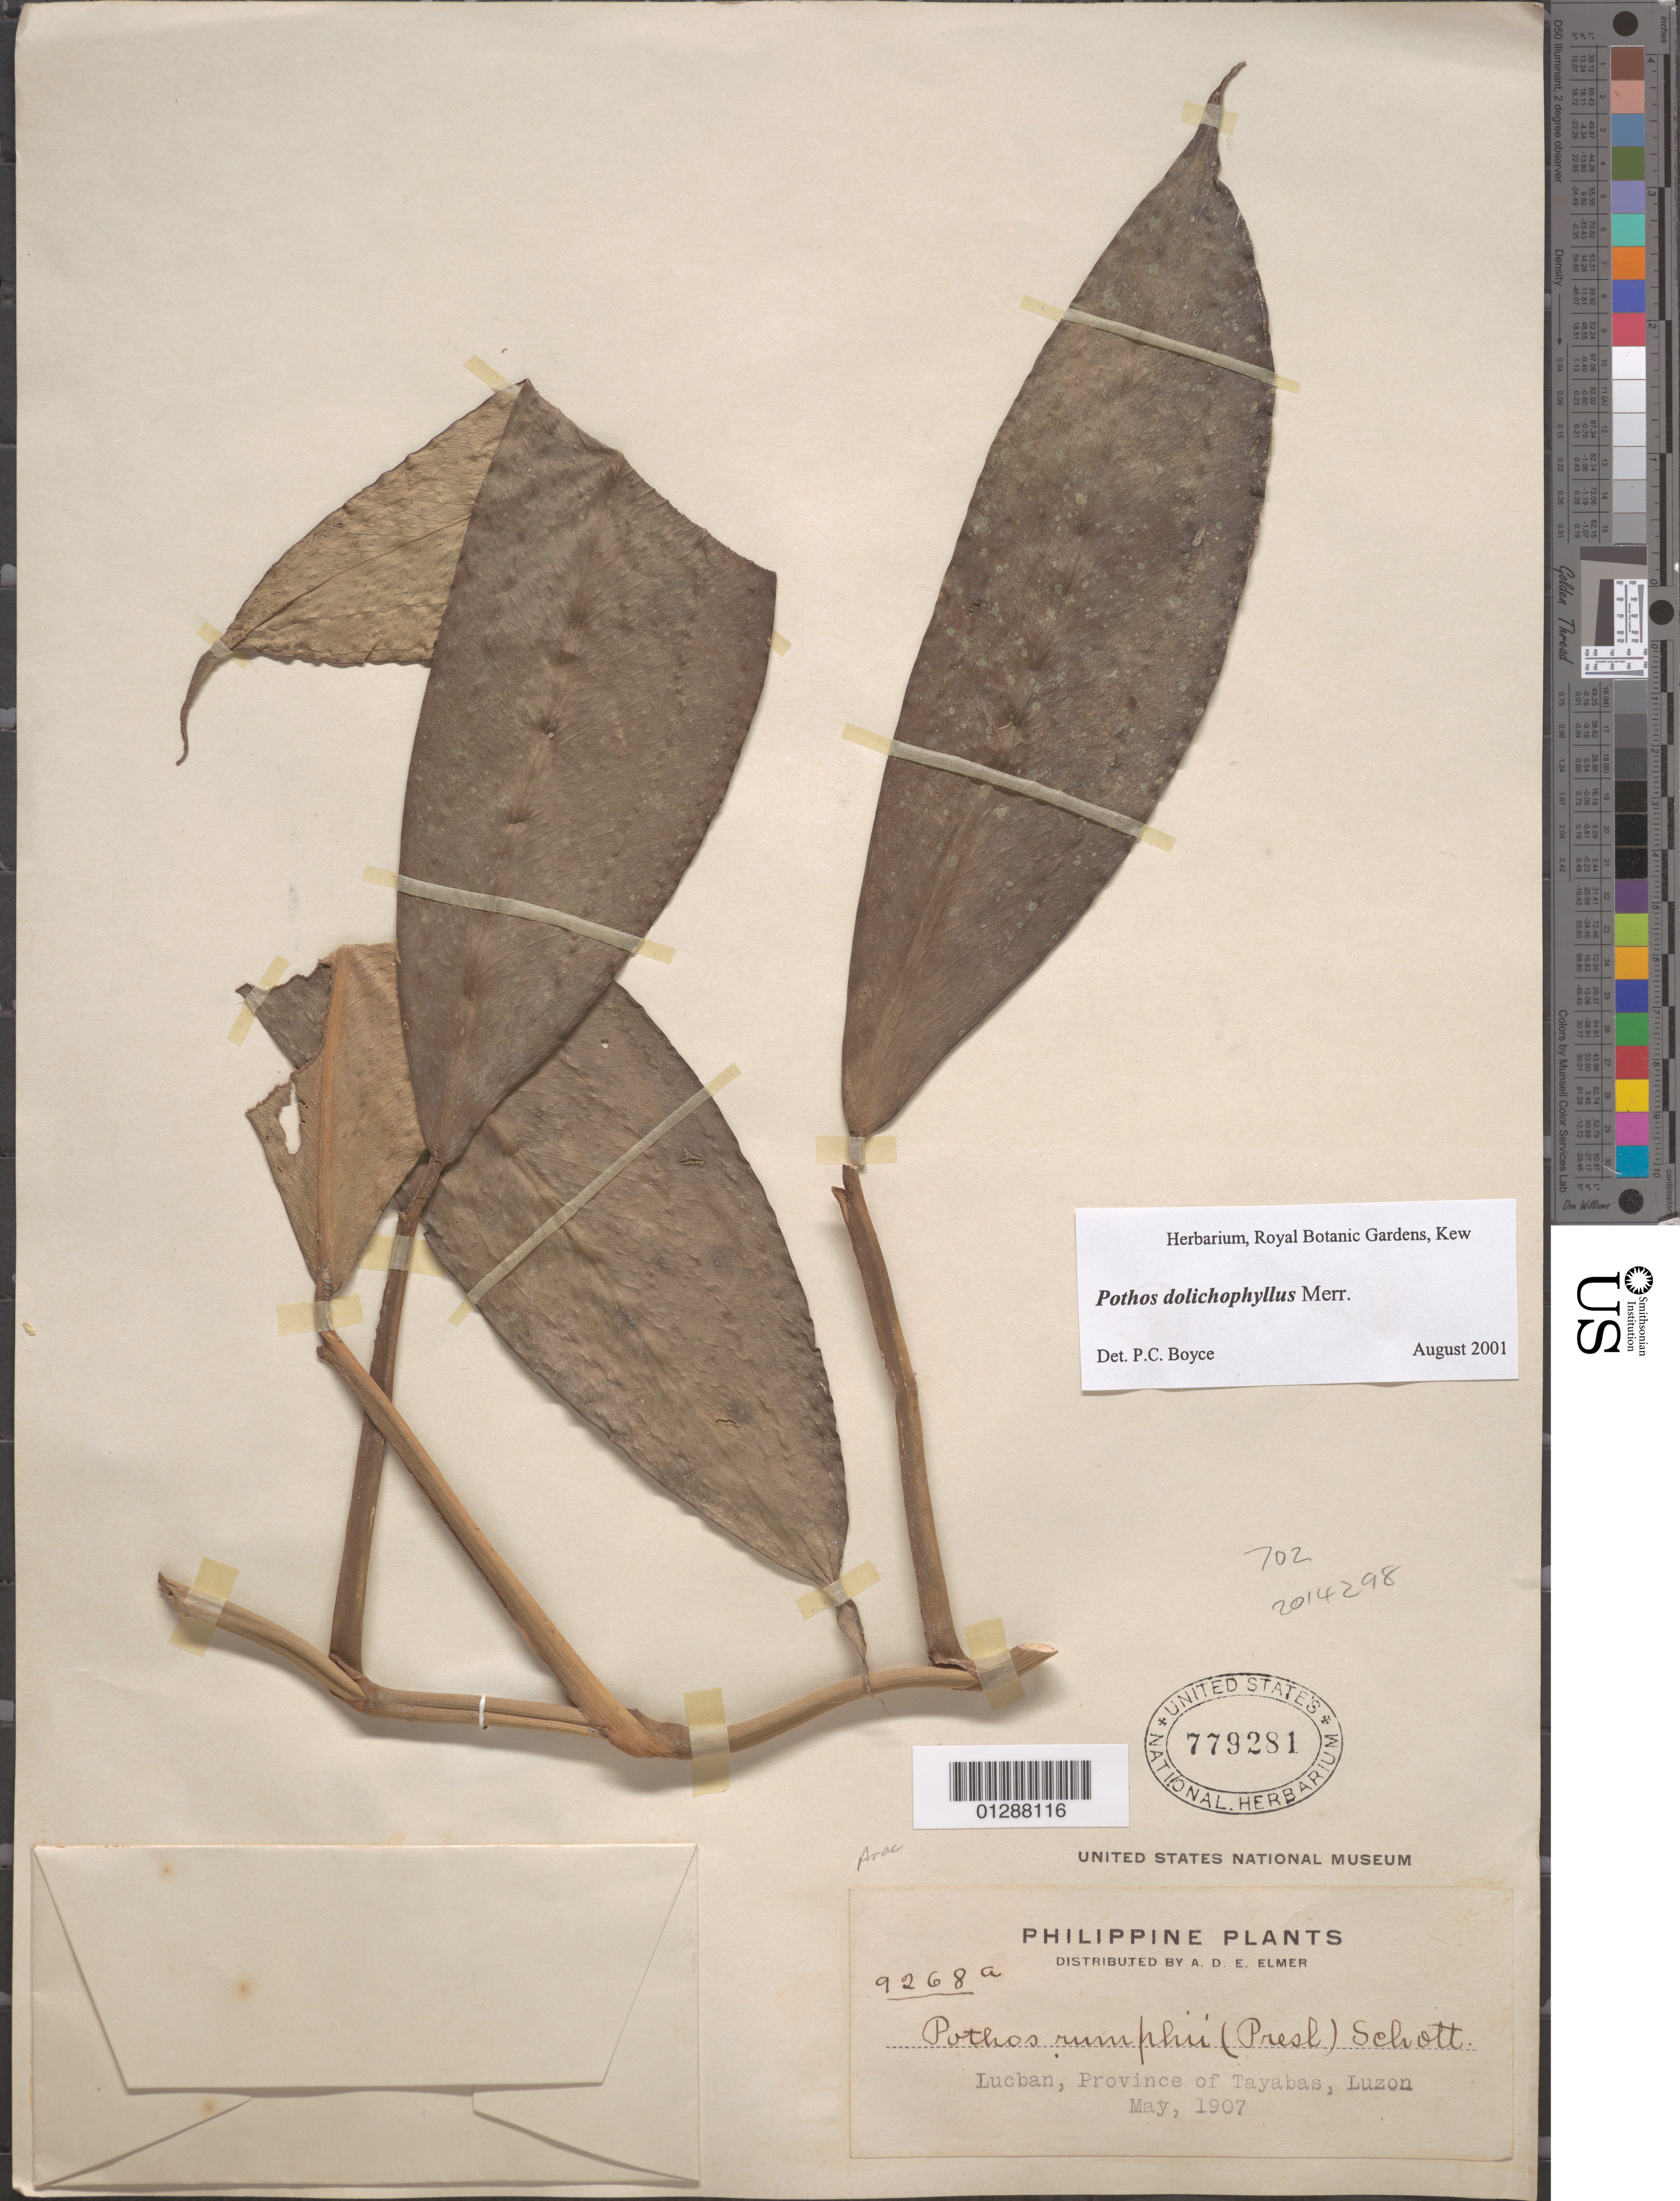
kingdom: Plantae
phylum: Tracheophyta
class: Liliopsida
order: Alismatales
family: Araceae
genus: Pothos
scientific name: Pothos dolichophyllus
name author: Merr.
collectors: A. D. E. Elmer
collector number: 9268a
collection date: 1907-05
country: Philippines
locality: Lucban, Province of Tayabas, Luzon.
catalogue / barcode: US 779281